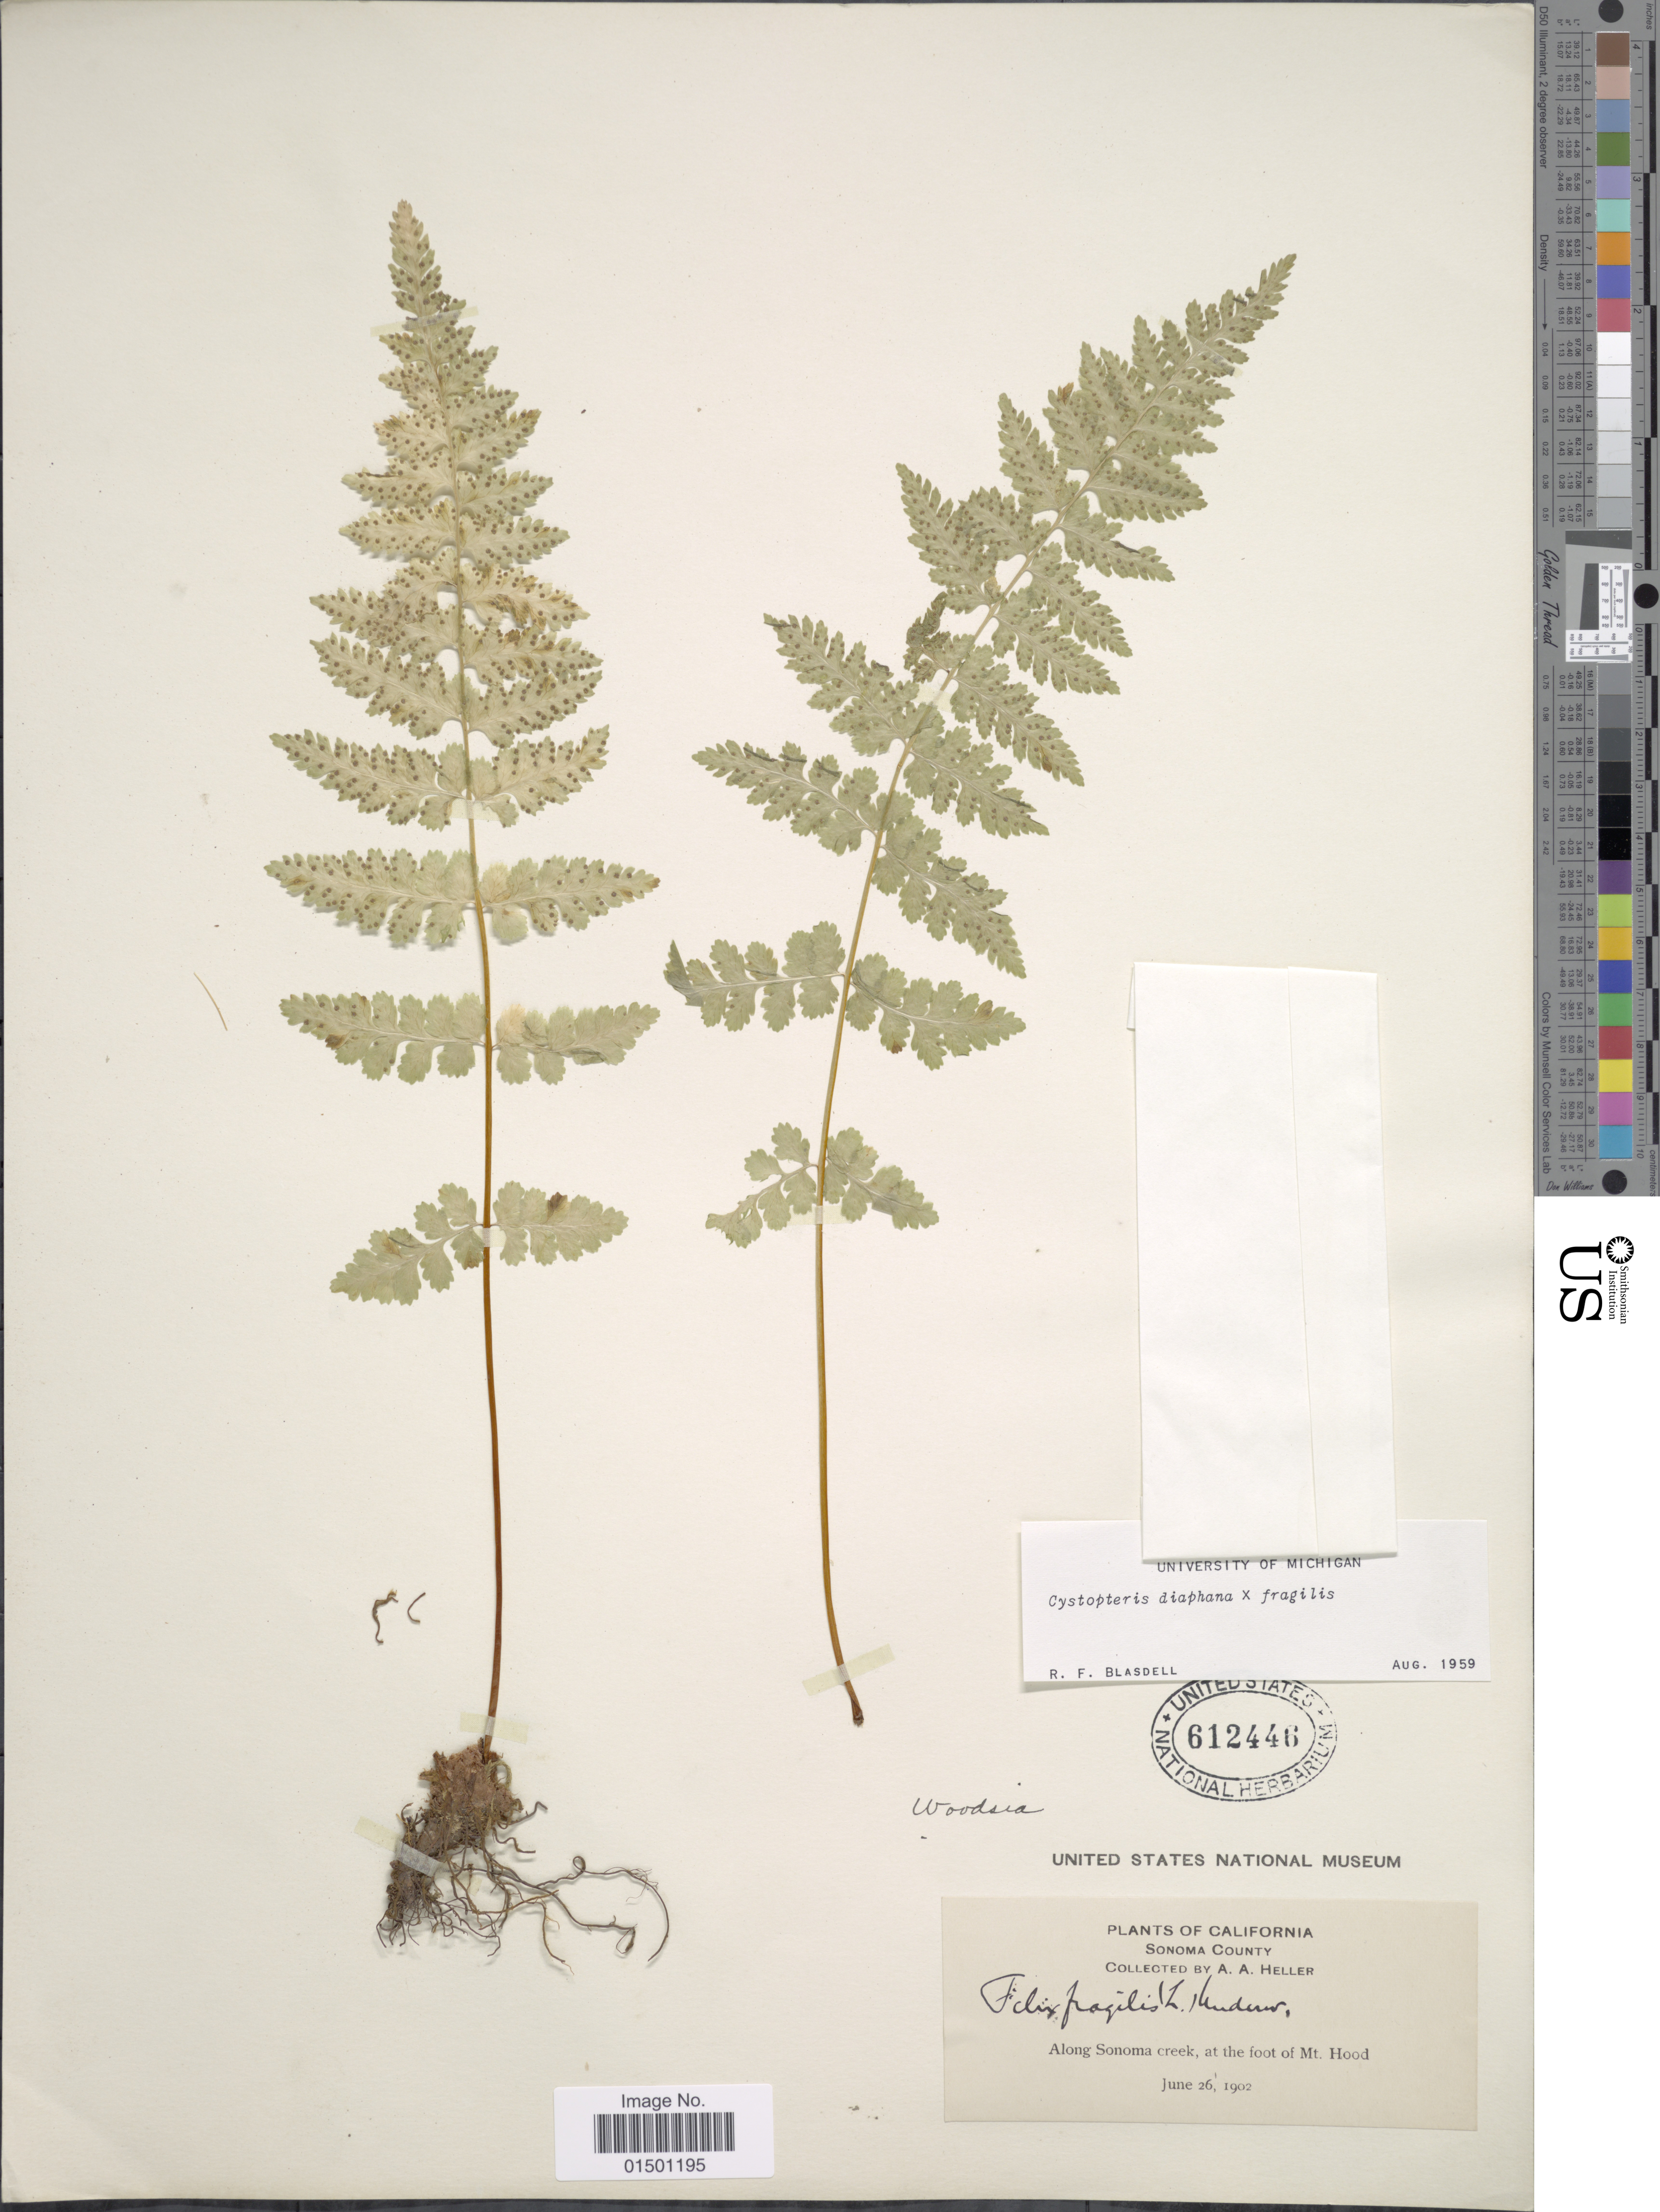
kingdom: Plantae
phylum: Tracheophyta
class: Polypodiopsida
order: Polypodiales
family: Cystopteridaceae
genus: Cystopteris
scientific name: Cystopteris diaphana x C. fragilis (L.) Bernh.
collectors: A. A. Heller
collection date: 1902-06-26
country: United States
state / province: California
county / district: Sonoma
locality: Sonoma County, along Sonoma Creek, at the foot of Mt. Hood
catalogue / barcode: US 612446